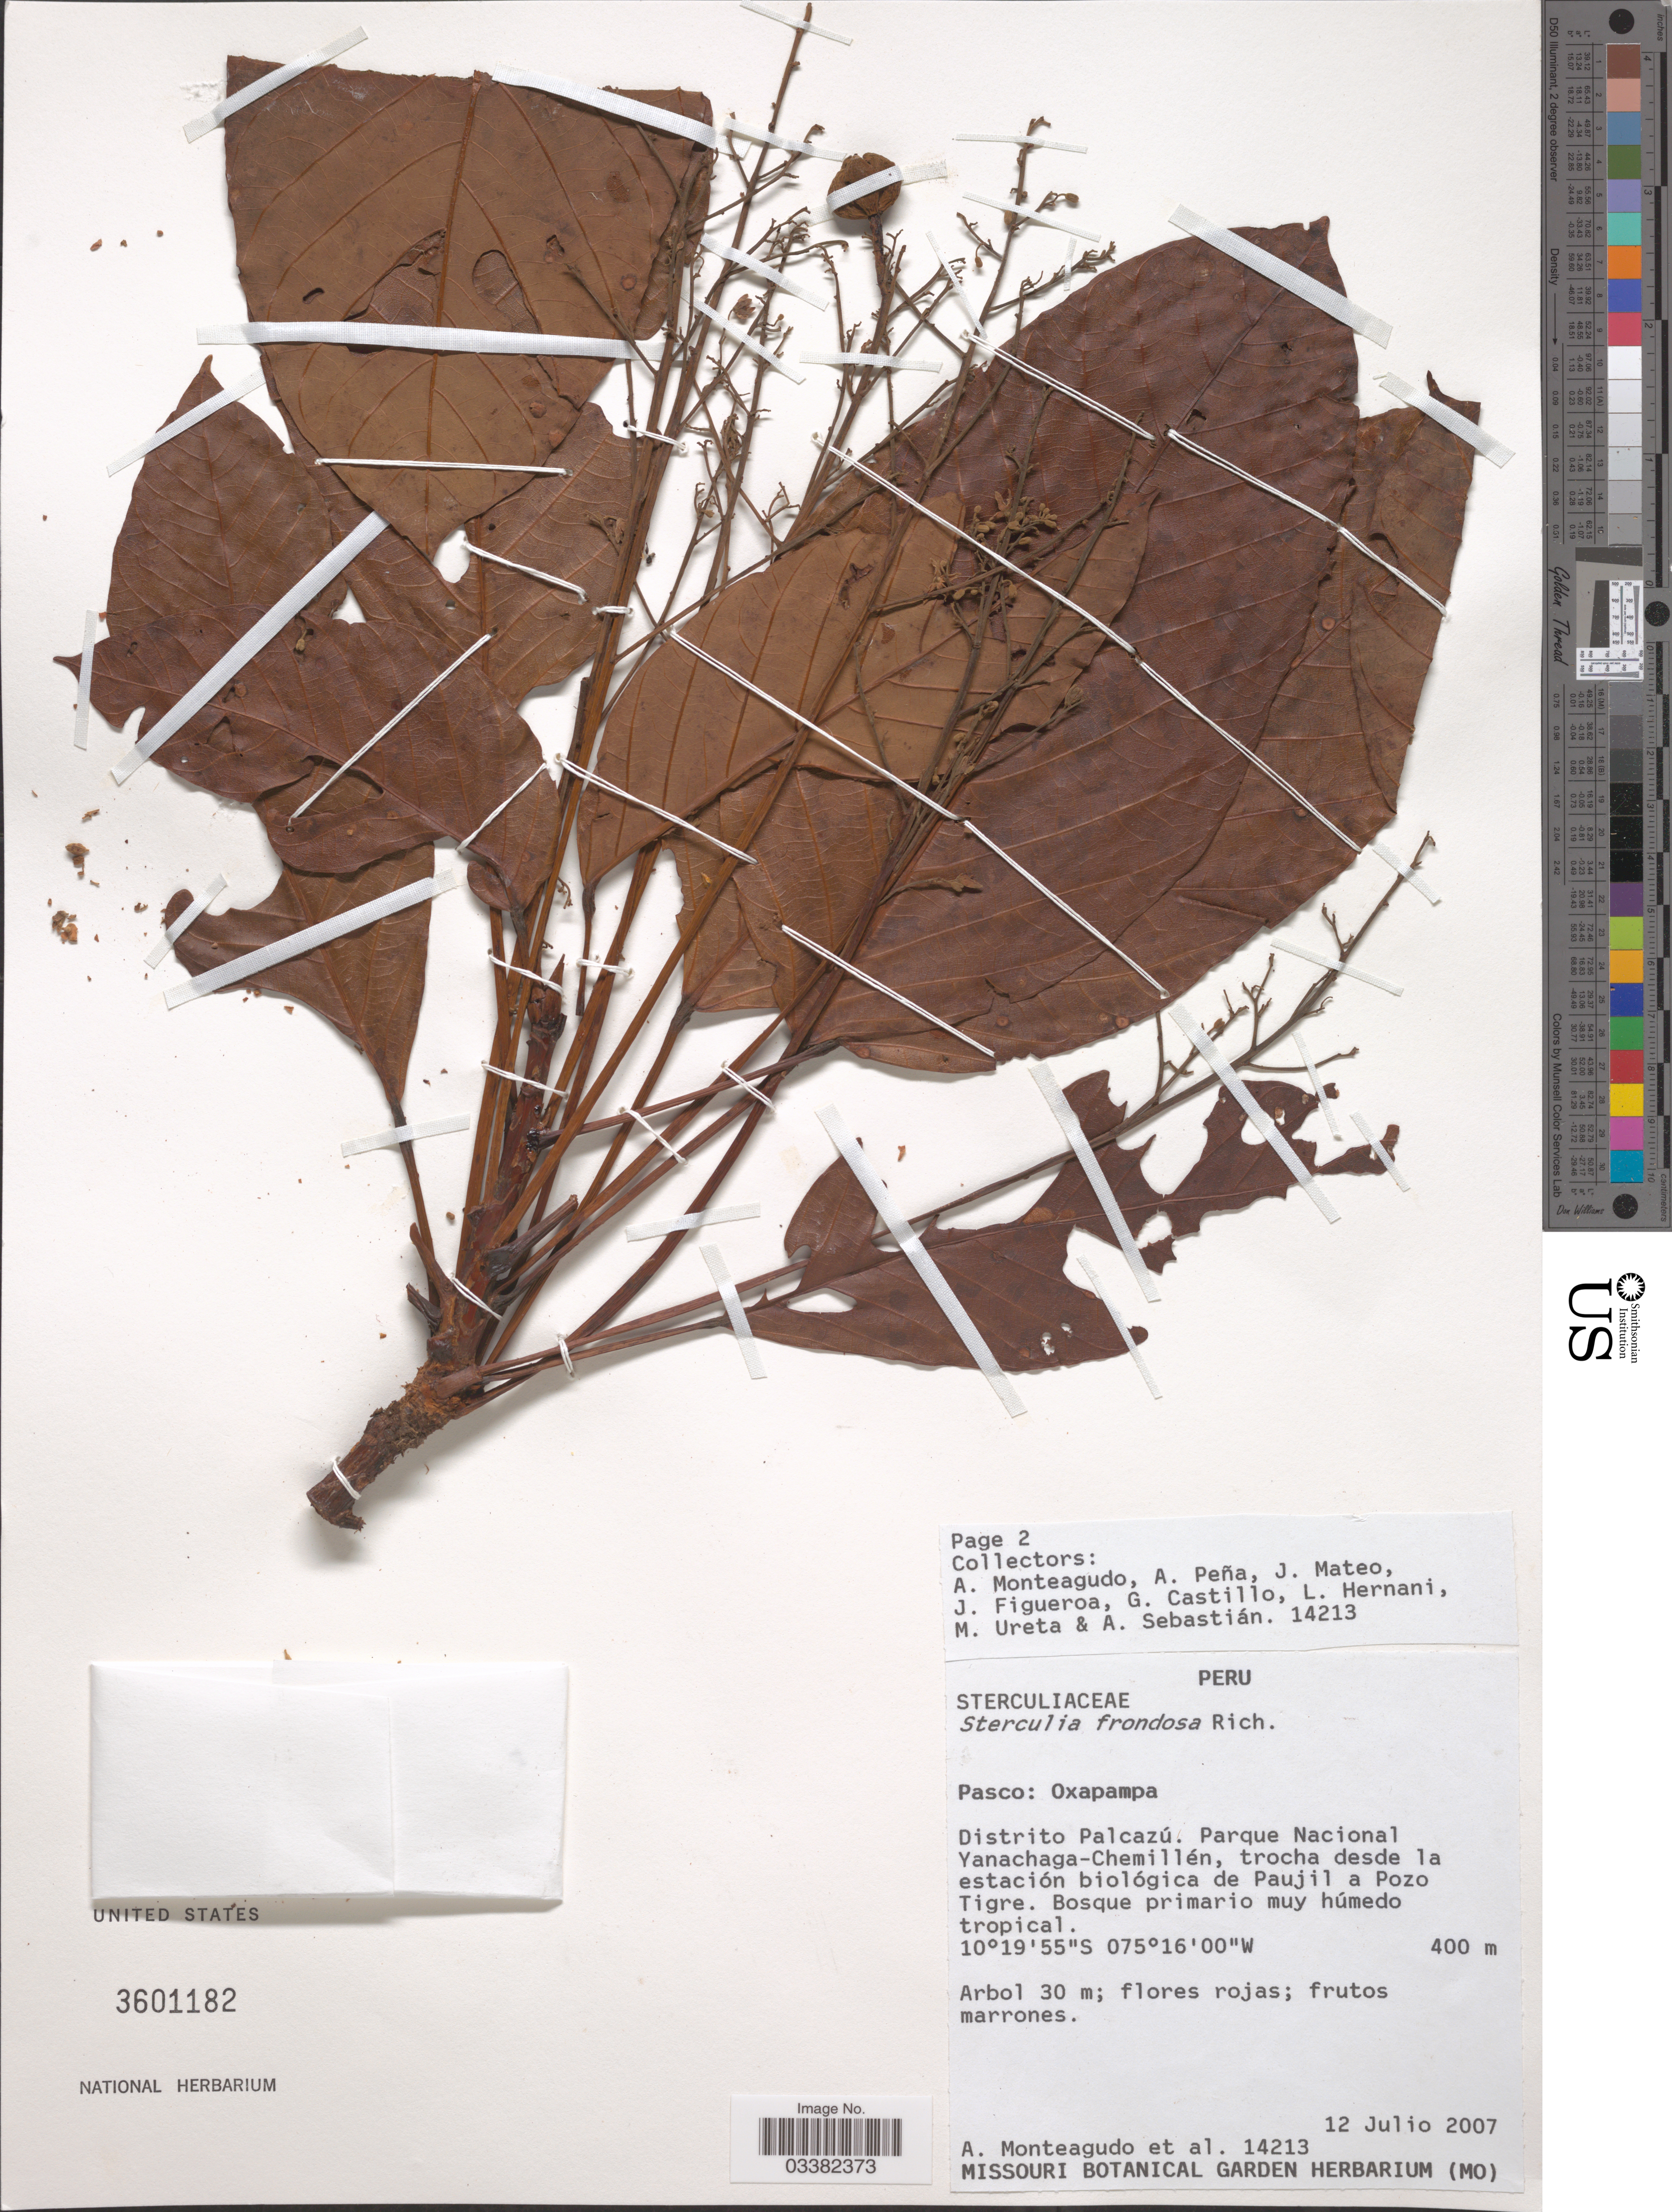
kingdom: Plantae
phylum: Tracheophyta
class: Magnoliopsida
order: Malvales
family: Malvaceae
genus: Sterculia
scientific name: Sterculia frondosa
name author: Rich.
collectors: A. Monteagudo, A. Peña, J. Mateo, J. Figueroa & et al.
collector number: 14213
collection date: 2007-07-12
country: Peru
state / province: Pasco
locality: Oxapampa. Distrito Palcazú. Parque Nacional Yanachaga-Chemillén, trocha desde la estación biológica de Paujil a Pozo Tigre.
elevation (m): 400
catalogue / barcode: US 3601182